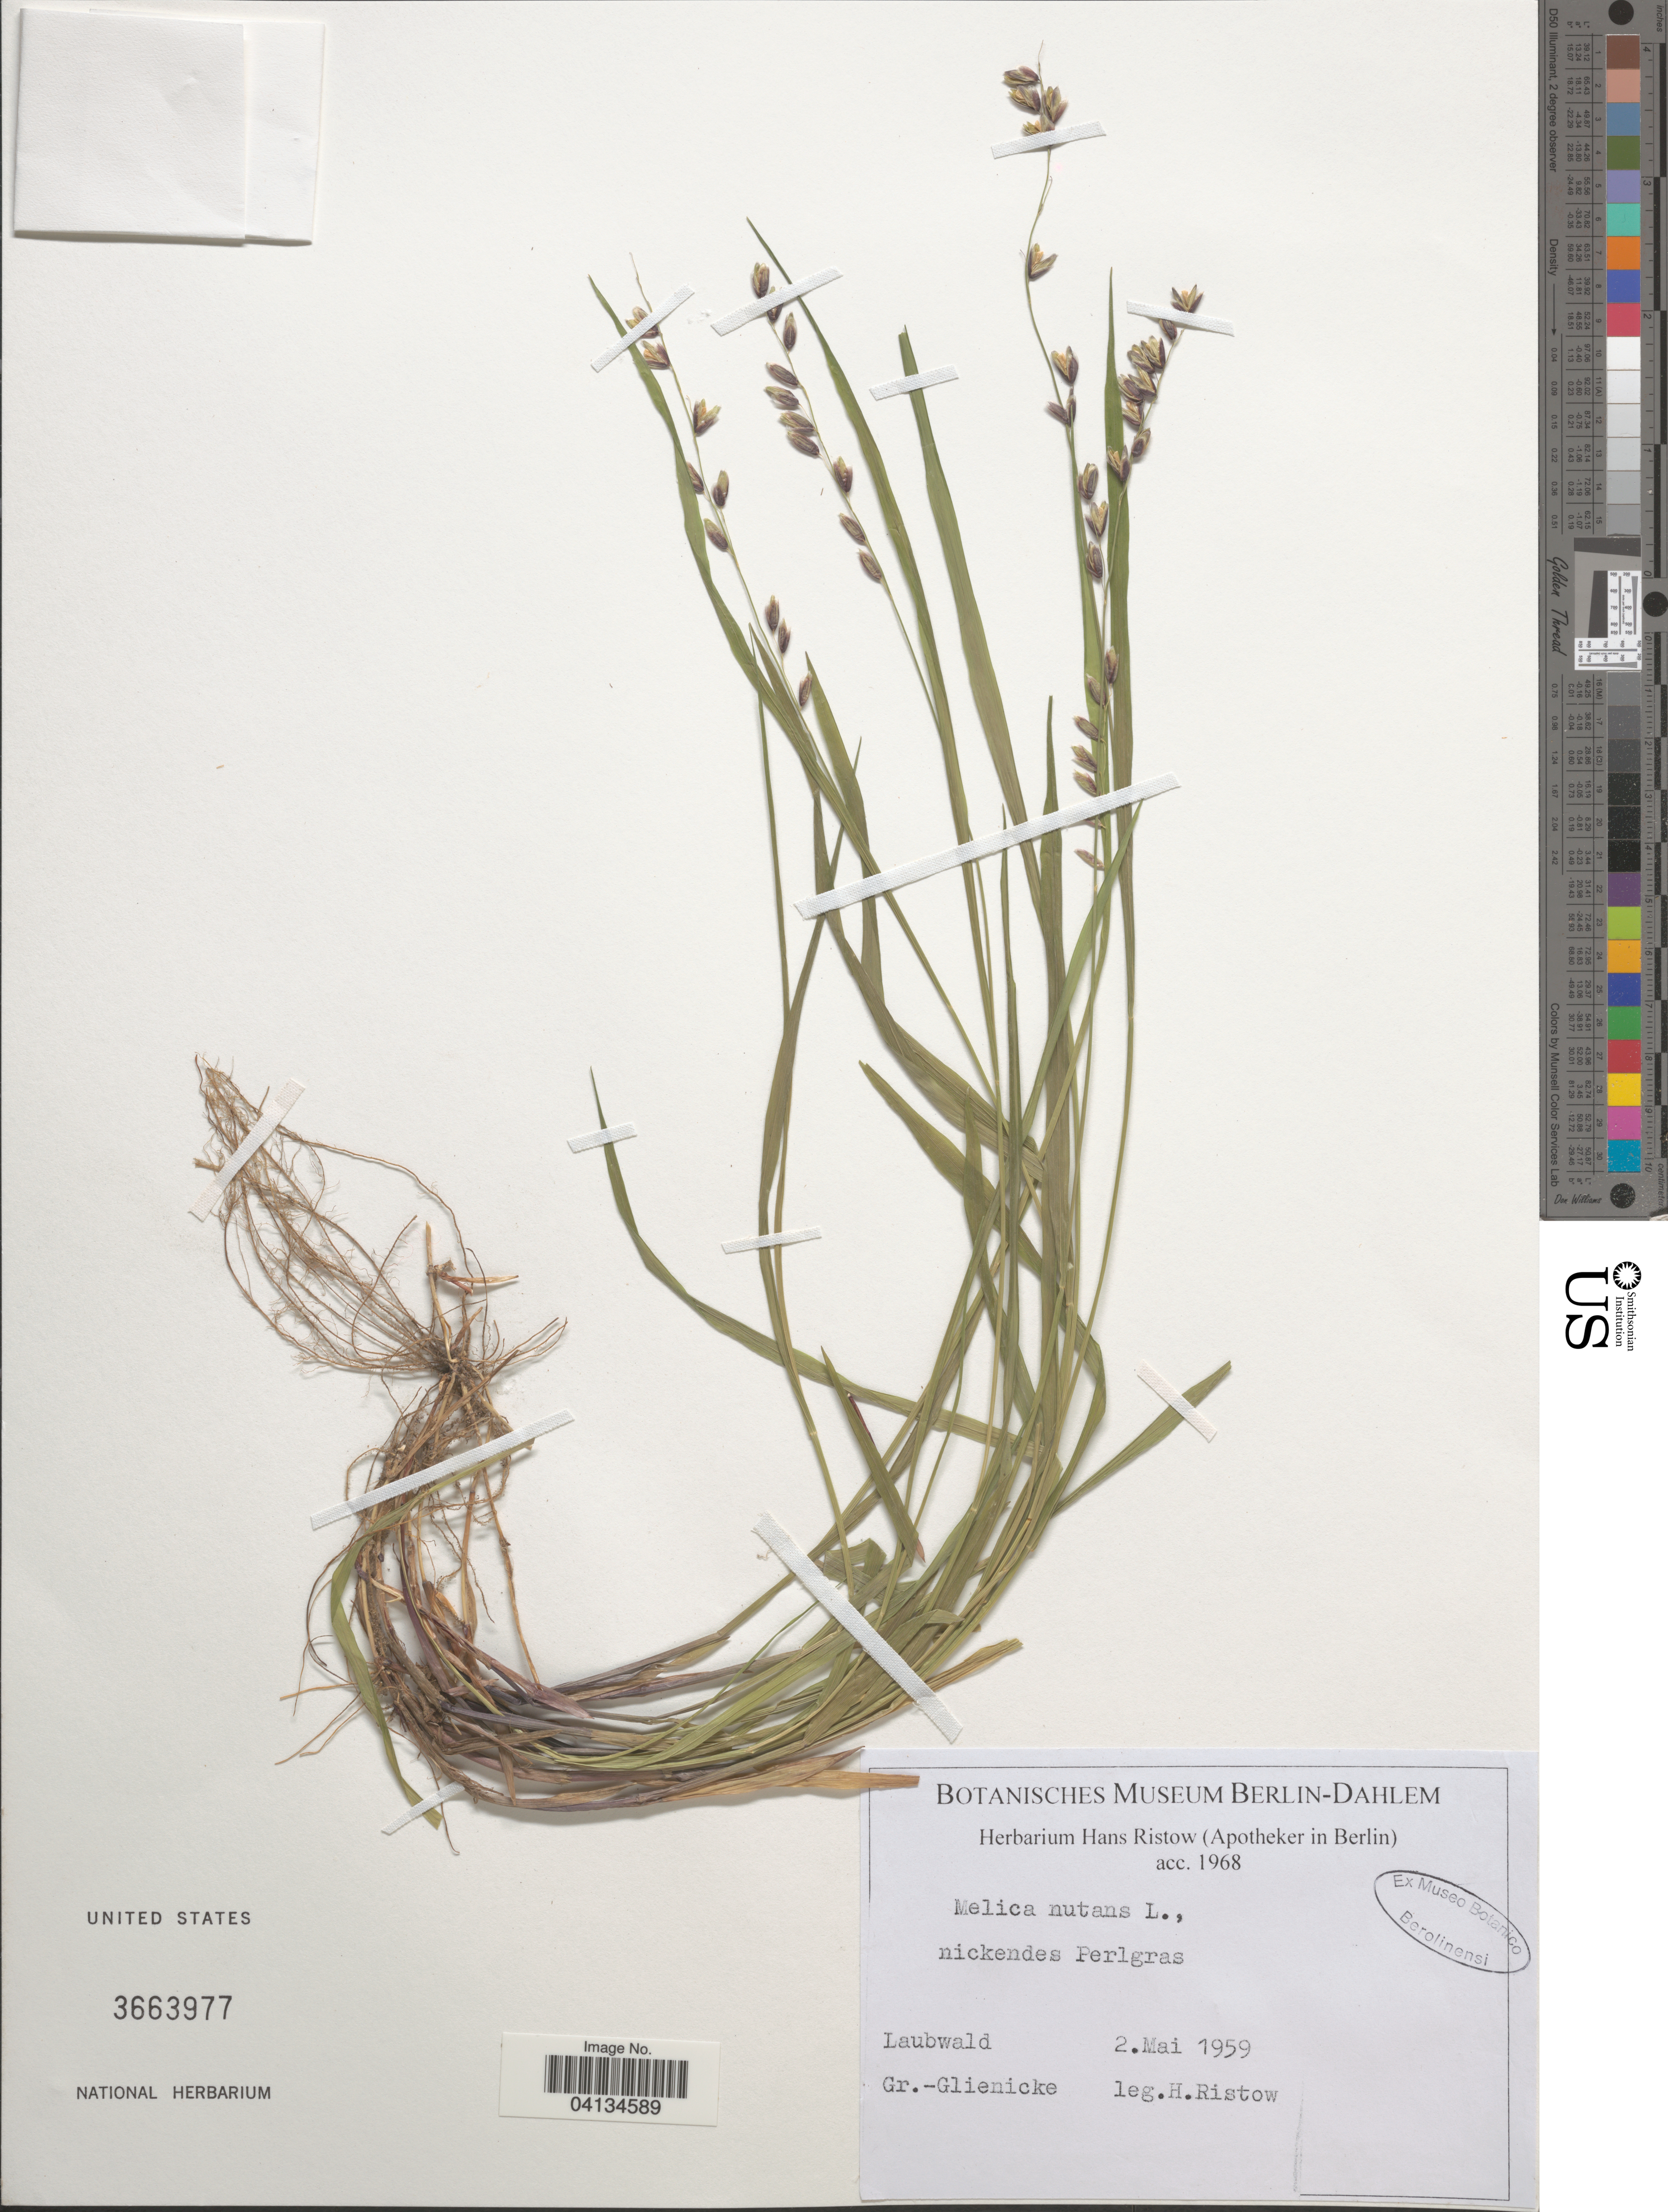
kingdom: Plantae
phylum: Tracheophyta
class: Liliopsida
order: Poales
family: Poaceae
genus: Melica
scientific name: Melica nutans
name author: L.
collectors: H. Ristow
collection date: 1959-05-02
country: Germany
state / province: Brandenburg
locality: Laubwald. Gr.-Glienicke.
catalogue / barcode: US 3663977